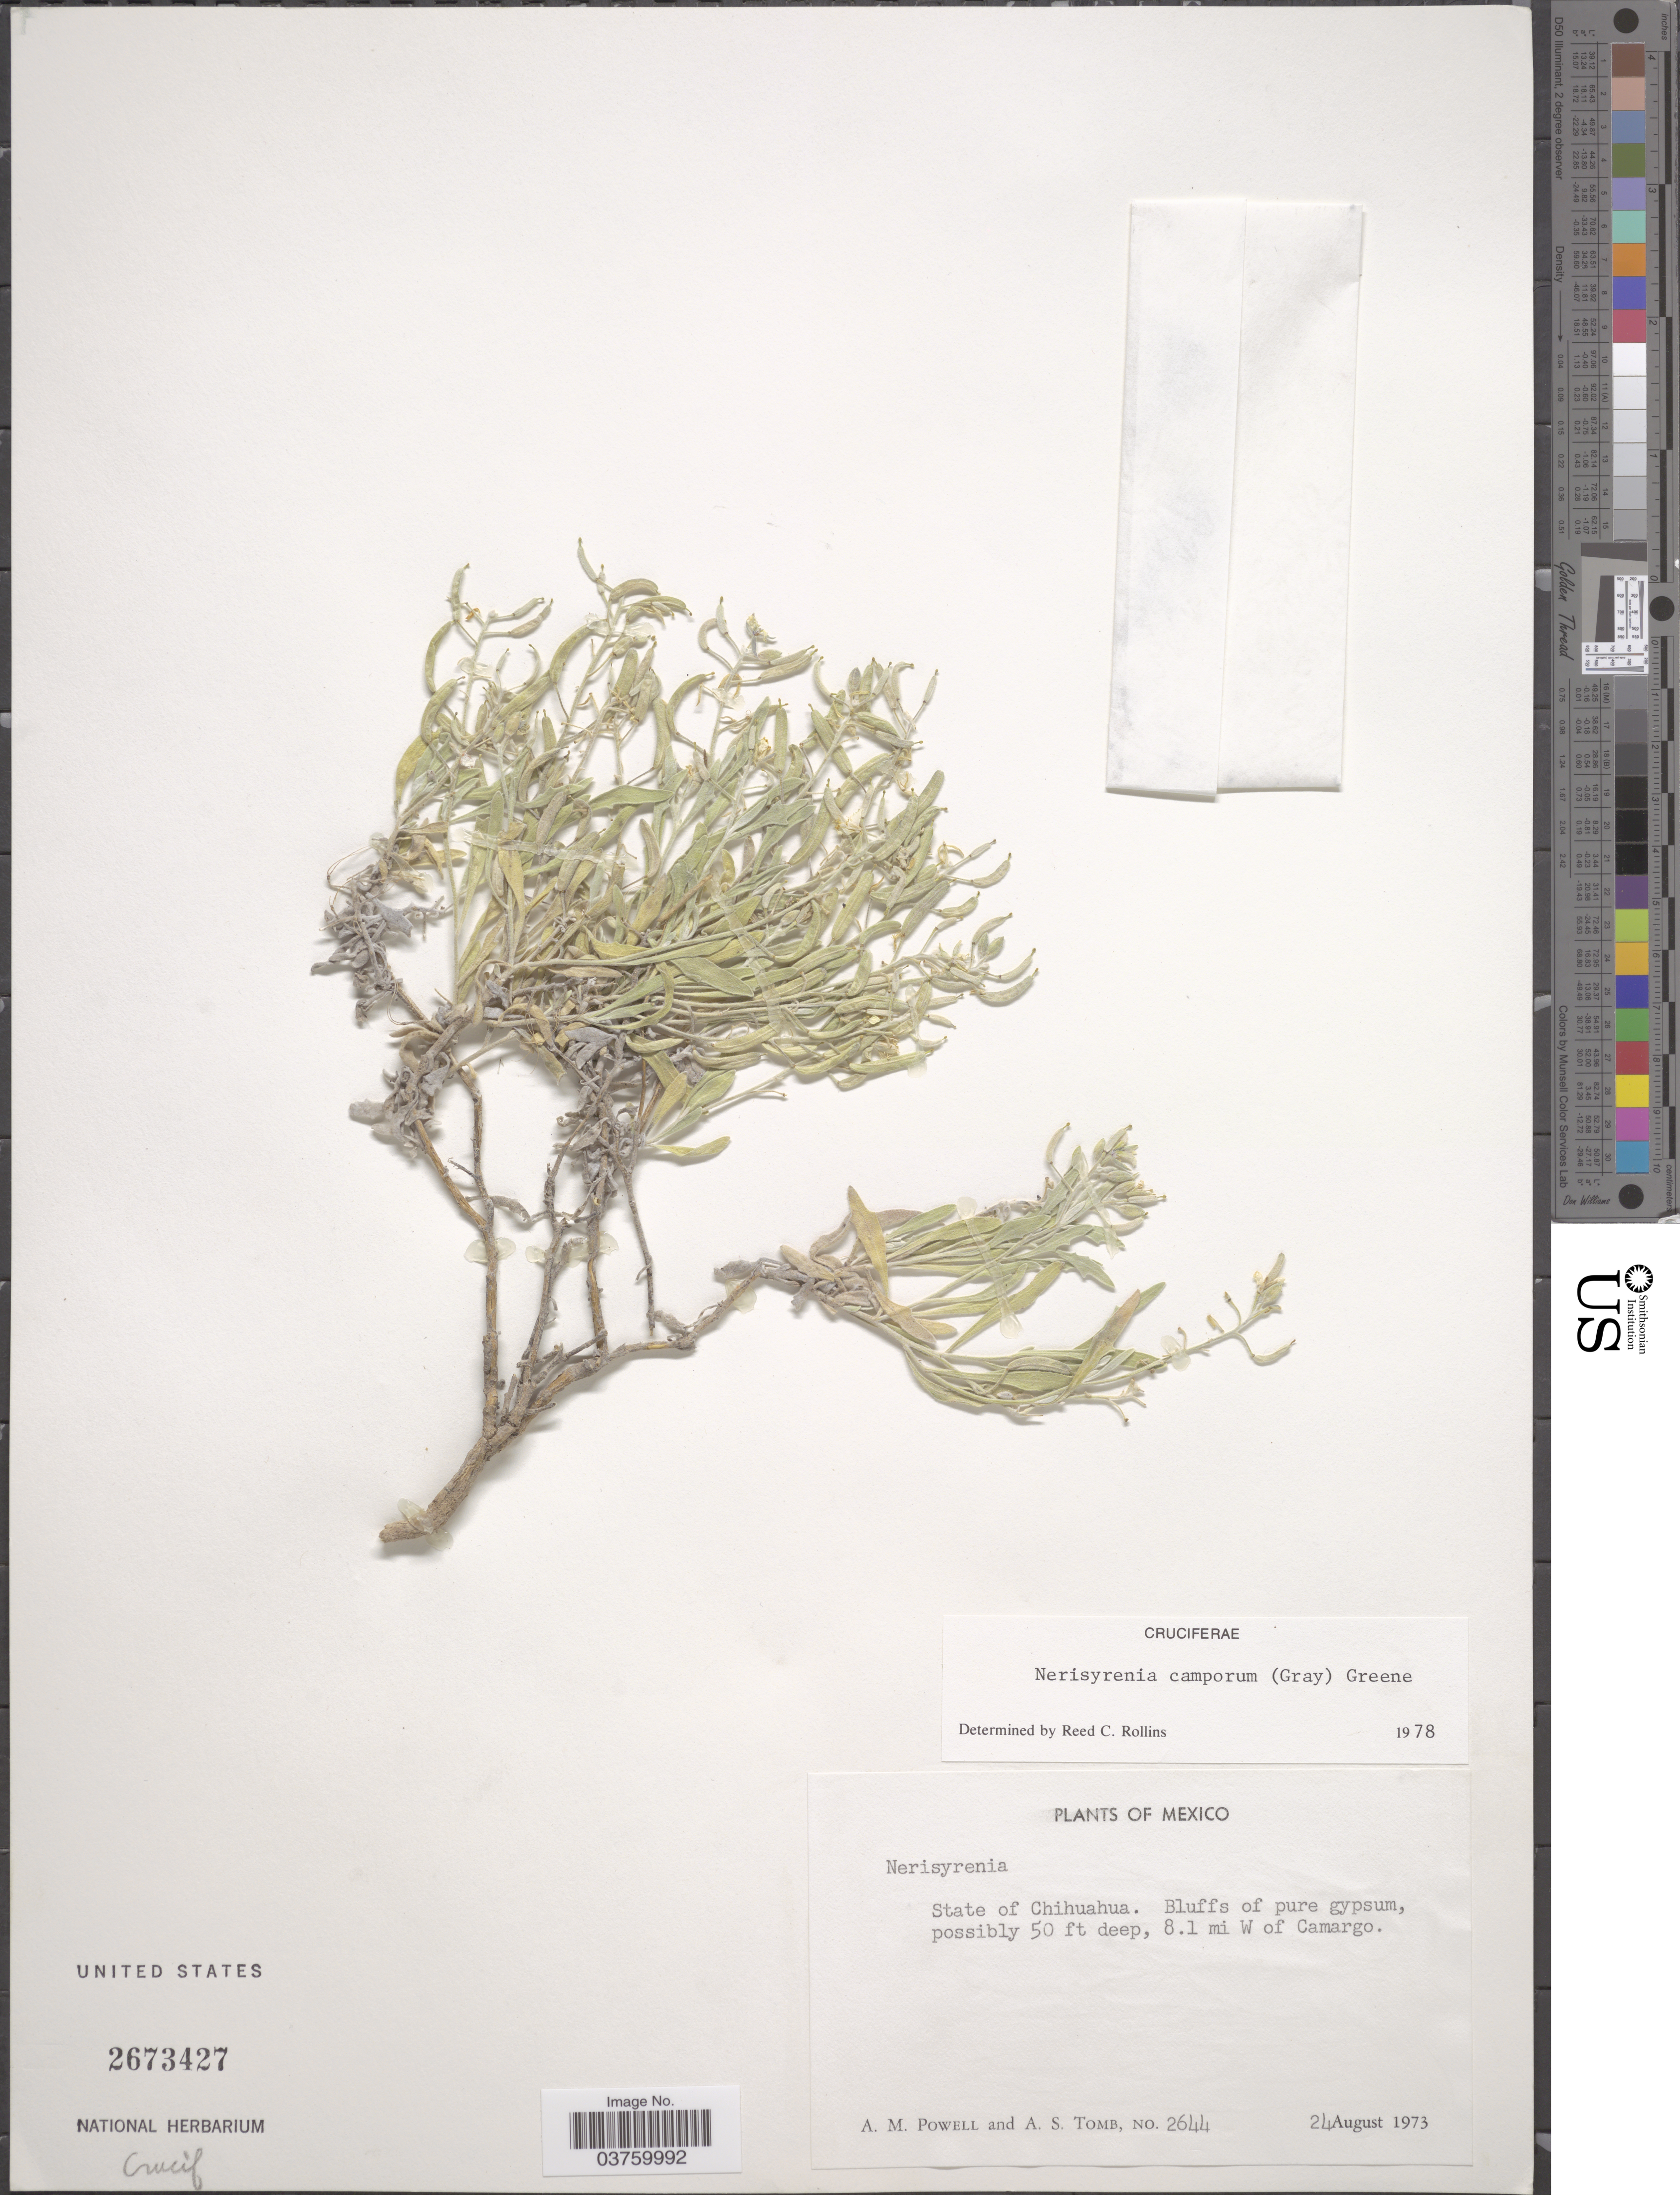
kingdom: Plantae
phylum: Tracheophyta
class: Magnoliopsida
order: Brassicales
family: Brassicaceae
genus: Nerisyrenia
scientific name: Nerisyrenia camporum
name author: (A. Gray) Greene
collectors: A. M. Powell & A. Tomb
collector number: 2644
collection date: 1973-08-24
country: Mexico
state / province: Chihuahua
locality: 8.1 mi W of Camargo.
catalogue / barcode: US 2673427